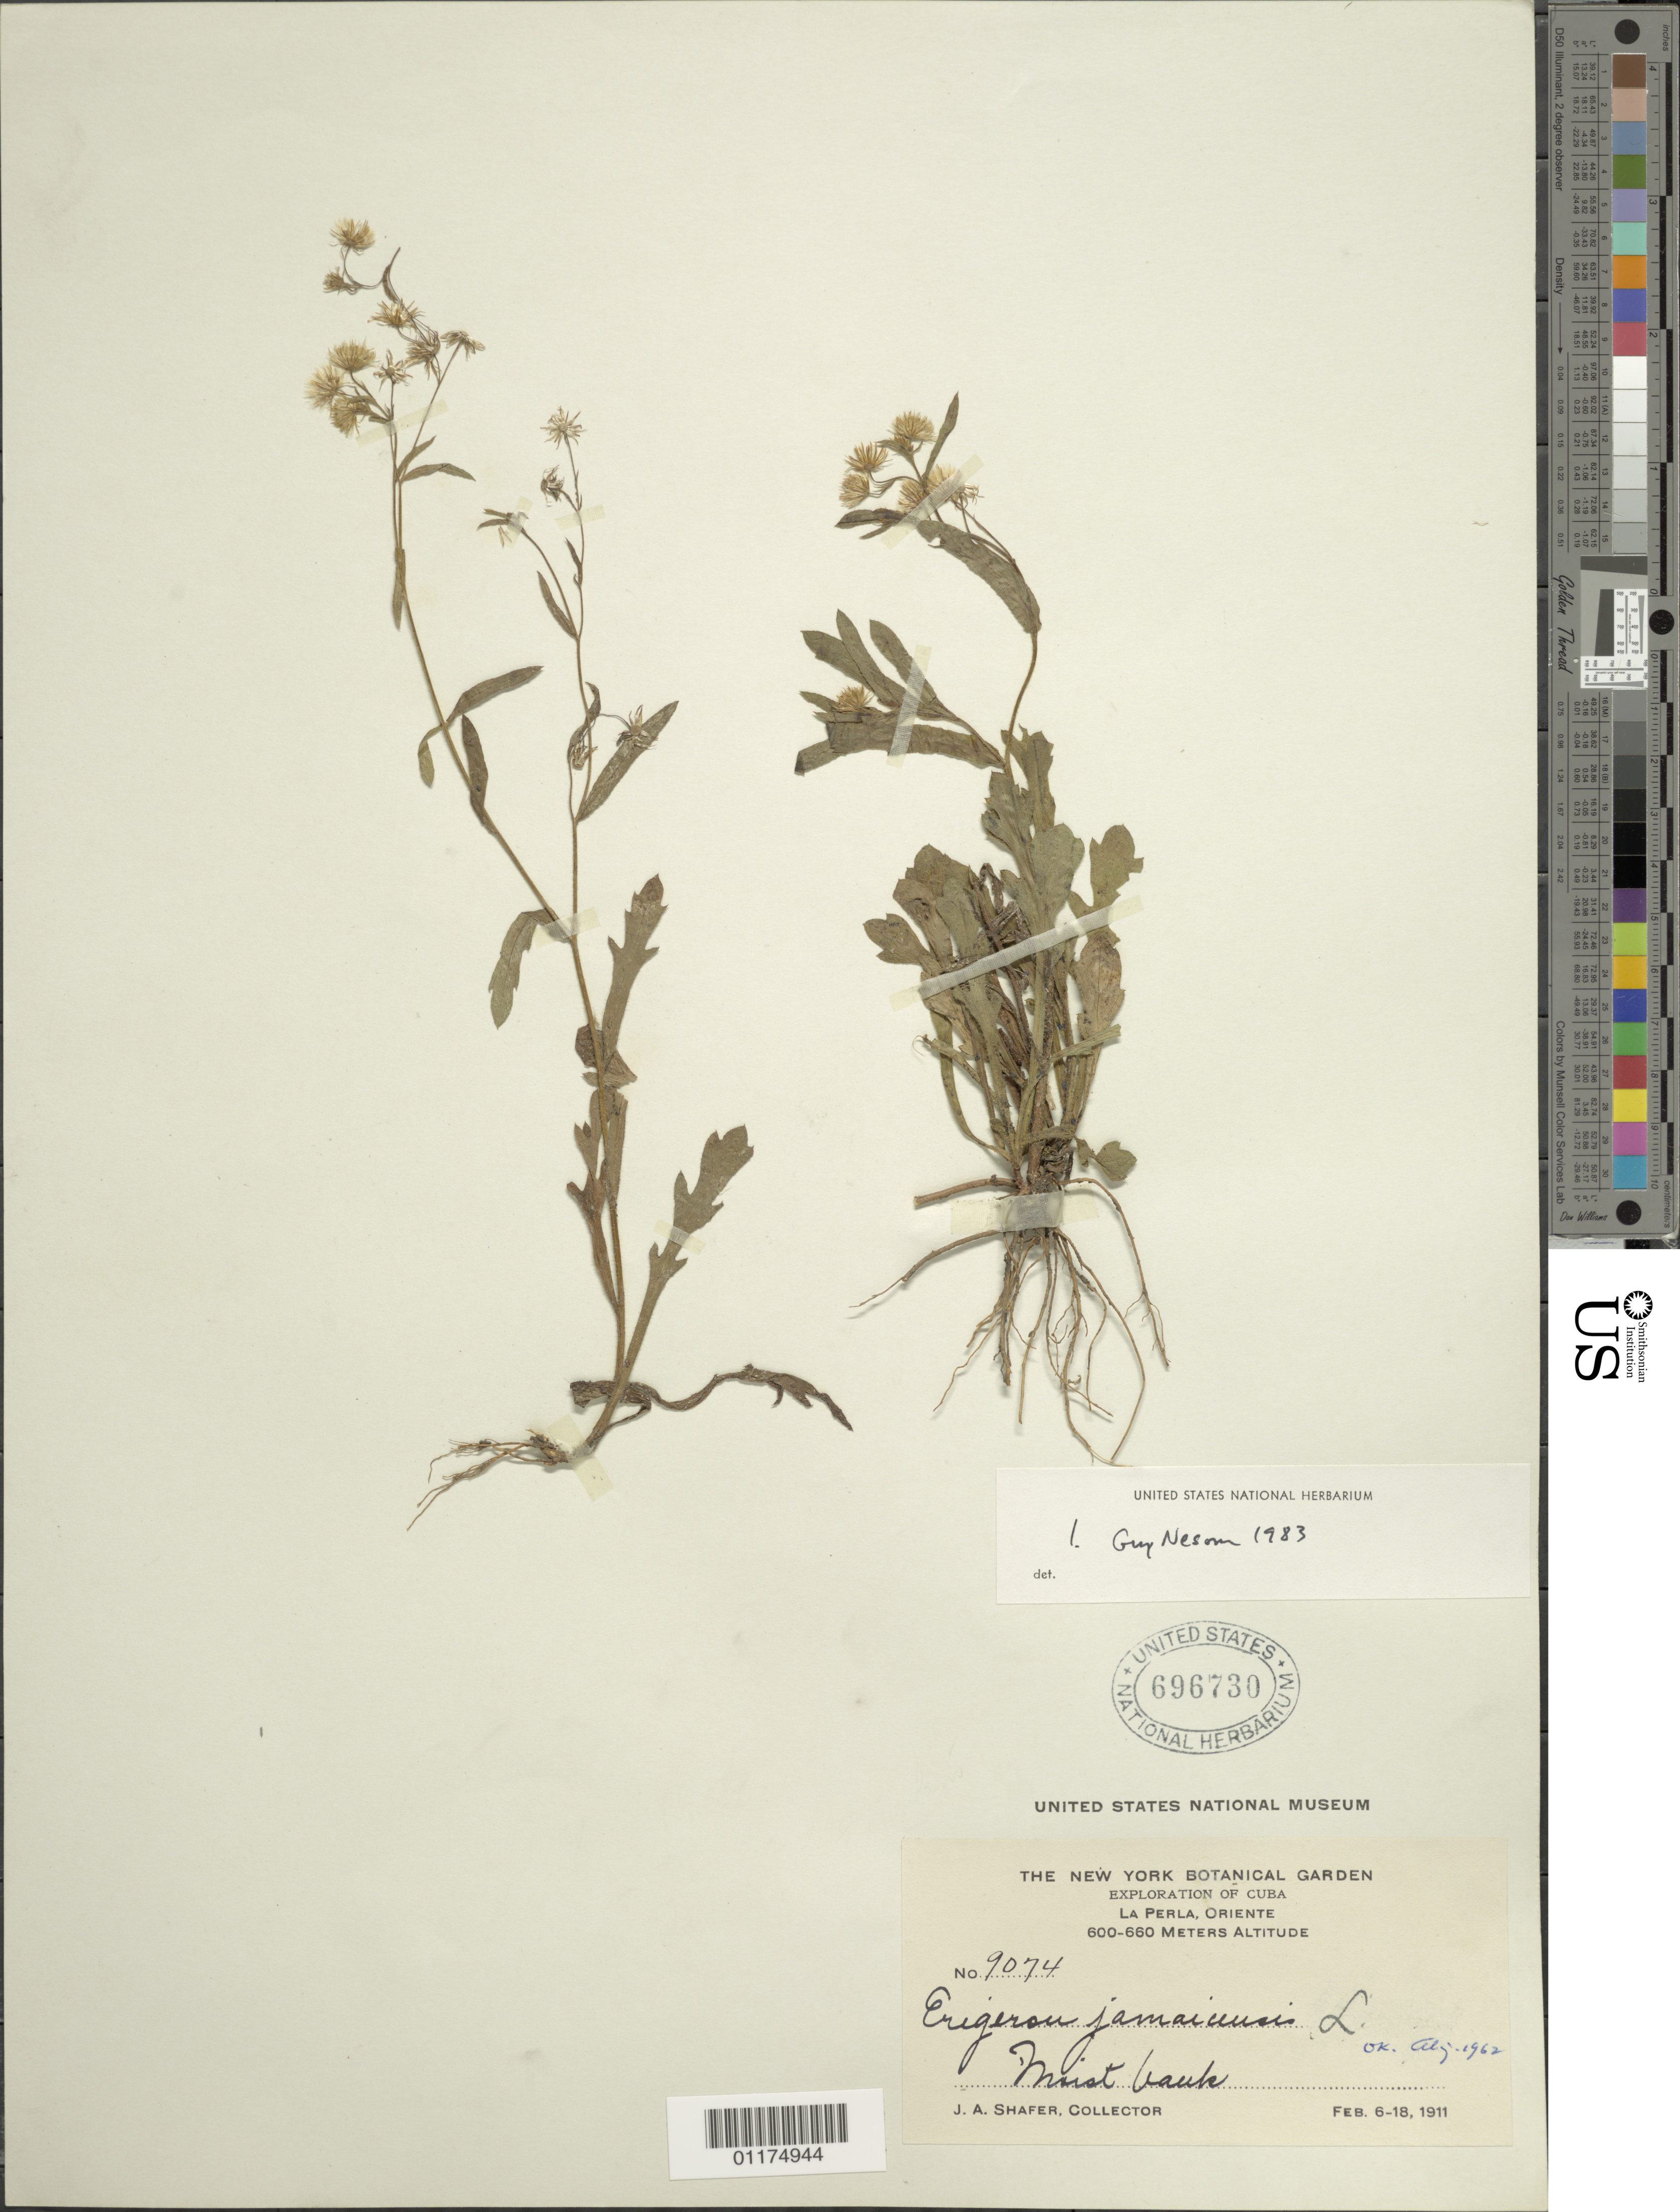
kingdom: Plantae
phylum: Tracheophyta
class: Magnoliopsida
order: Asterales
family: Asteraceae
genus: Erigeron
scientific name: Erigeron jamaicensis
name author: L.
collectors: J. A. Shafer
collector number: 9074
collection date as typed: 06 Feb 1911 to 18 Feb 1911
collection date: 1911-02-06/1911-02-18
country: Cuba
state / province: Oriente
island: Cuba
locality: La Perla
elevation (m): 600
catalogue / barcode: US 696730